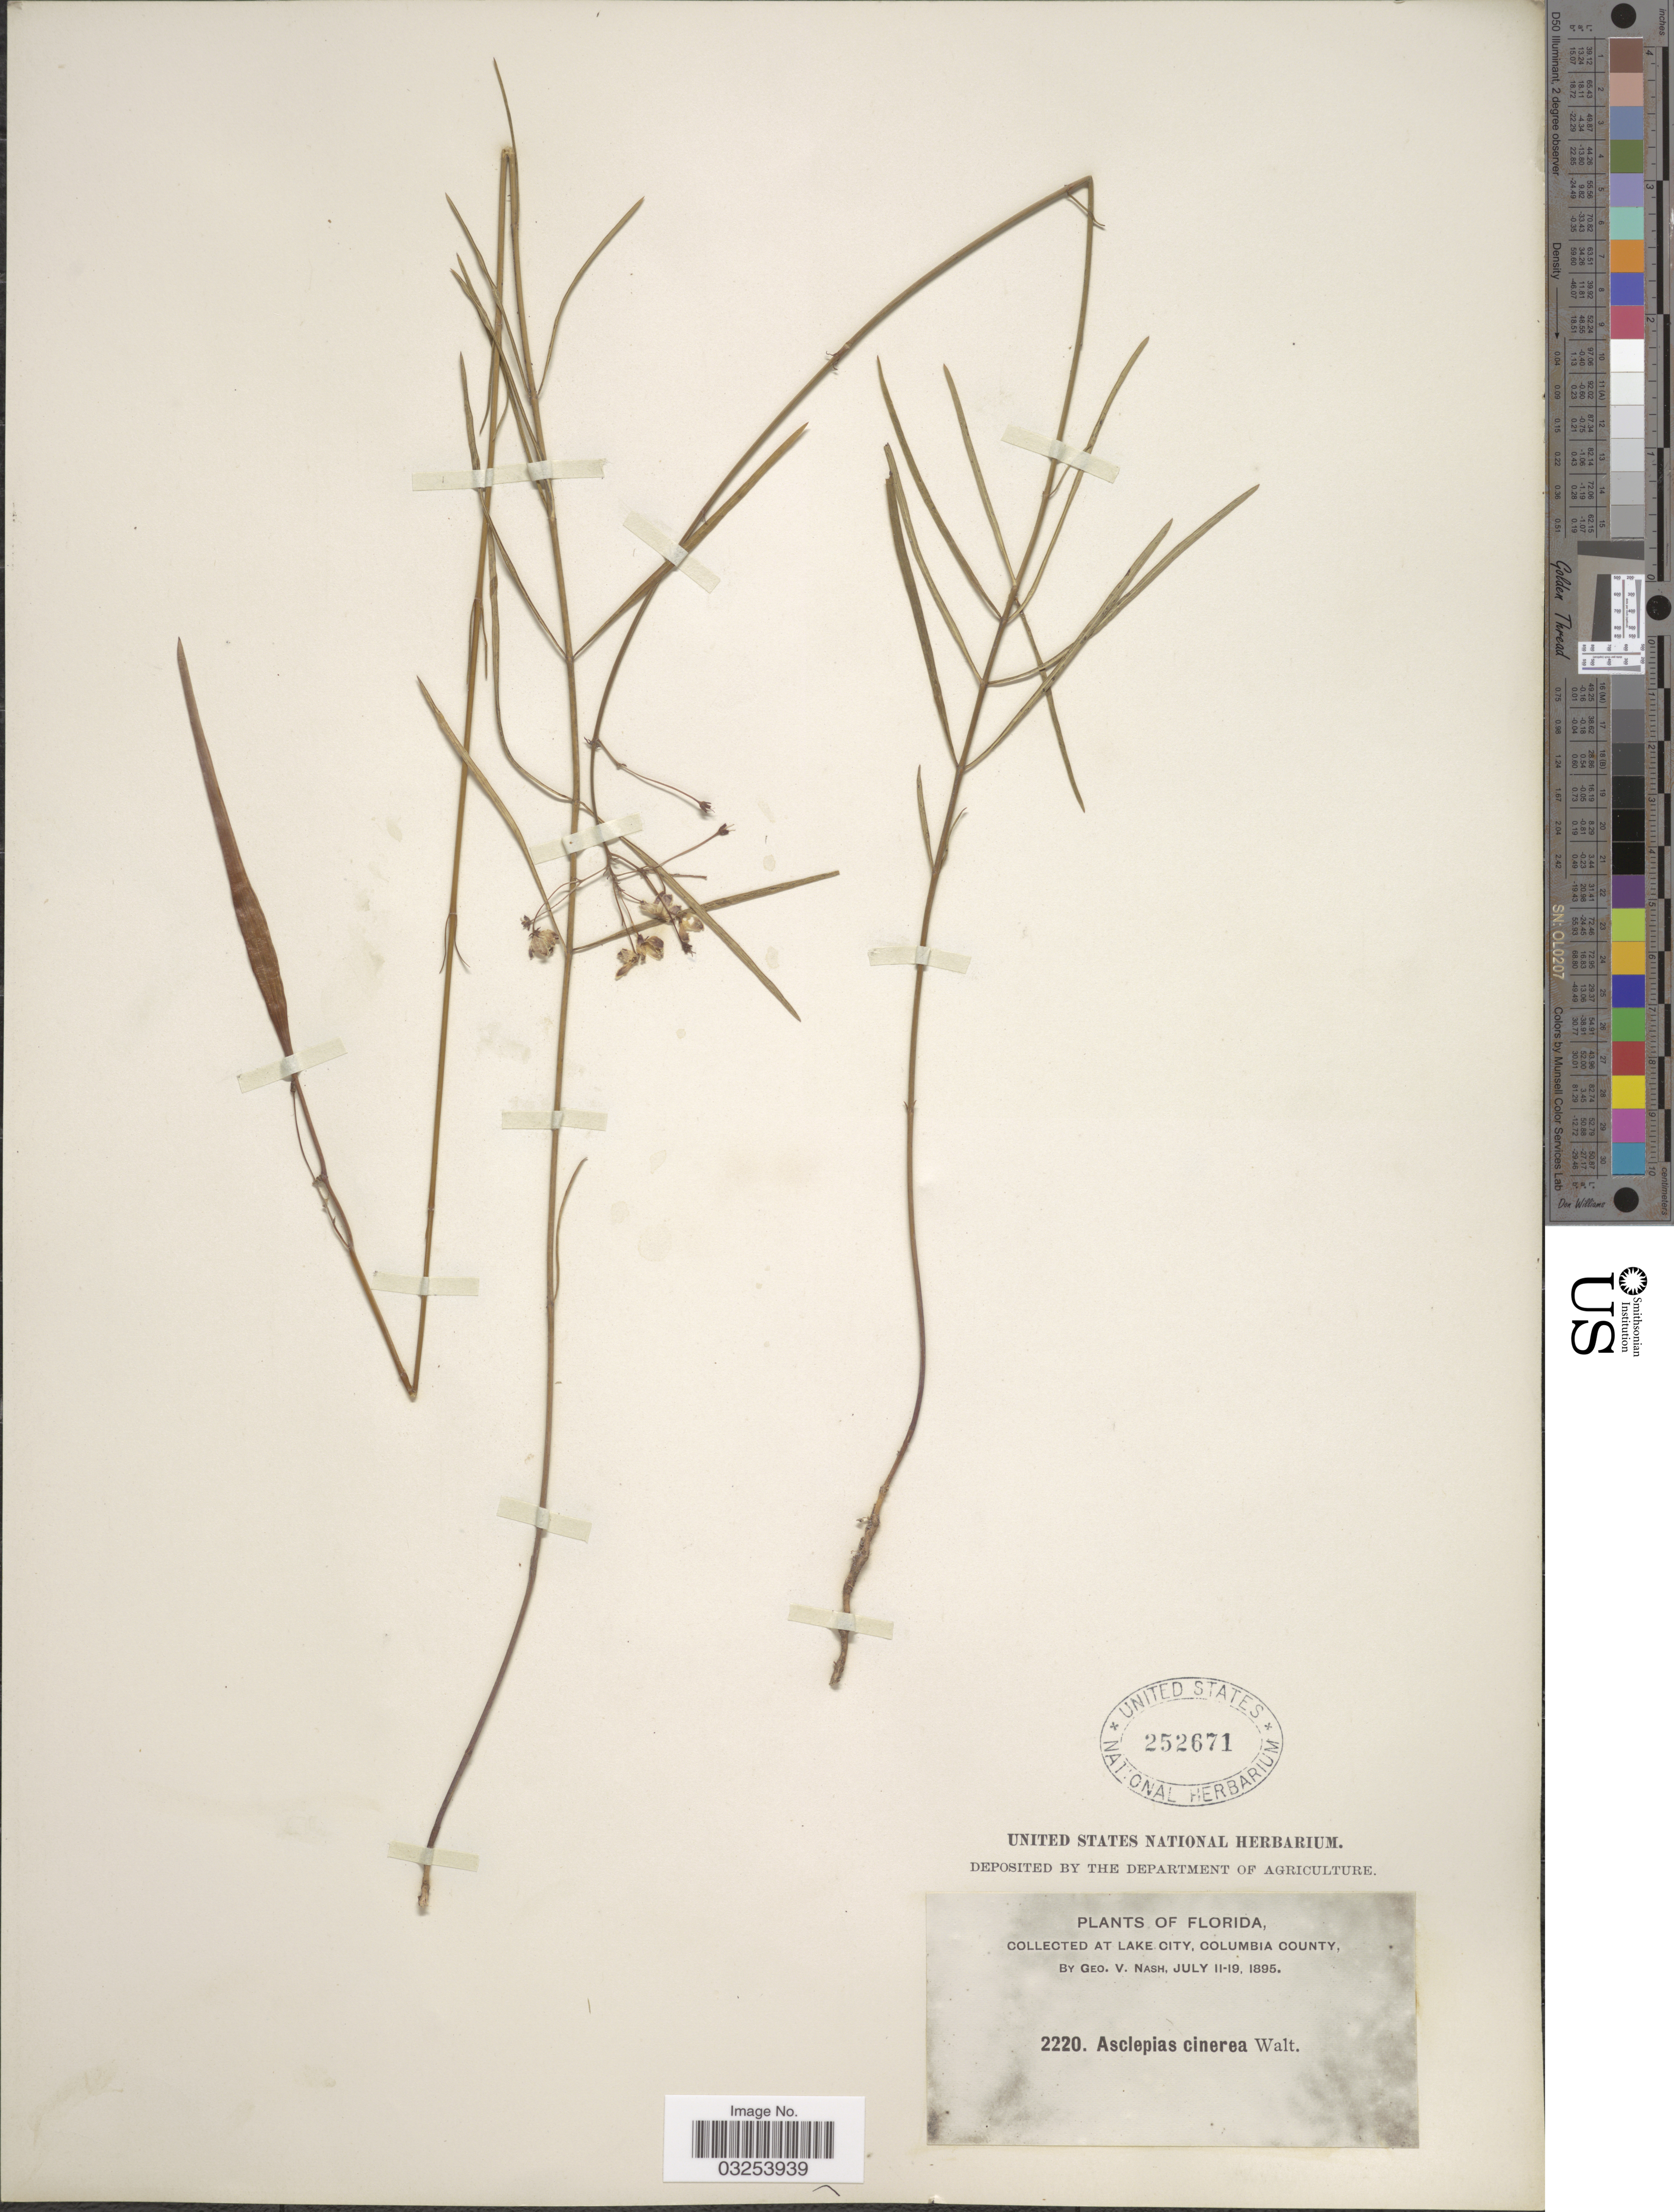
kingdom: Plantae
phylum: Tracheophyta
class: Magnoliopsida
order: Gentianales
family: Apocynaceae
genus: Asclepias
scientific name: Asclepias cinerea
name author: Walter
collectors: G. V. Nash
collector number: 2220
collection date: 1895-07-11/1895-07-19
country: United States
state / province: Florida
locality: Lake City, Columbia County.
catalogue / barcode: US 252671